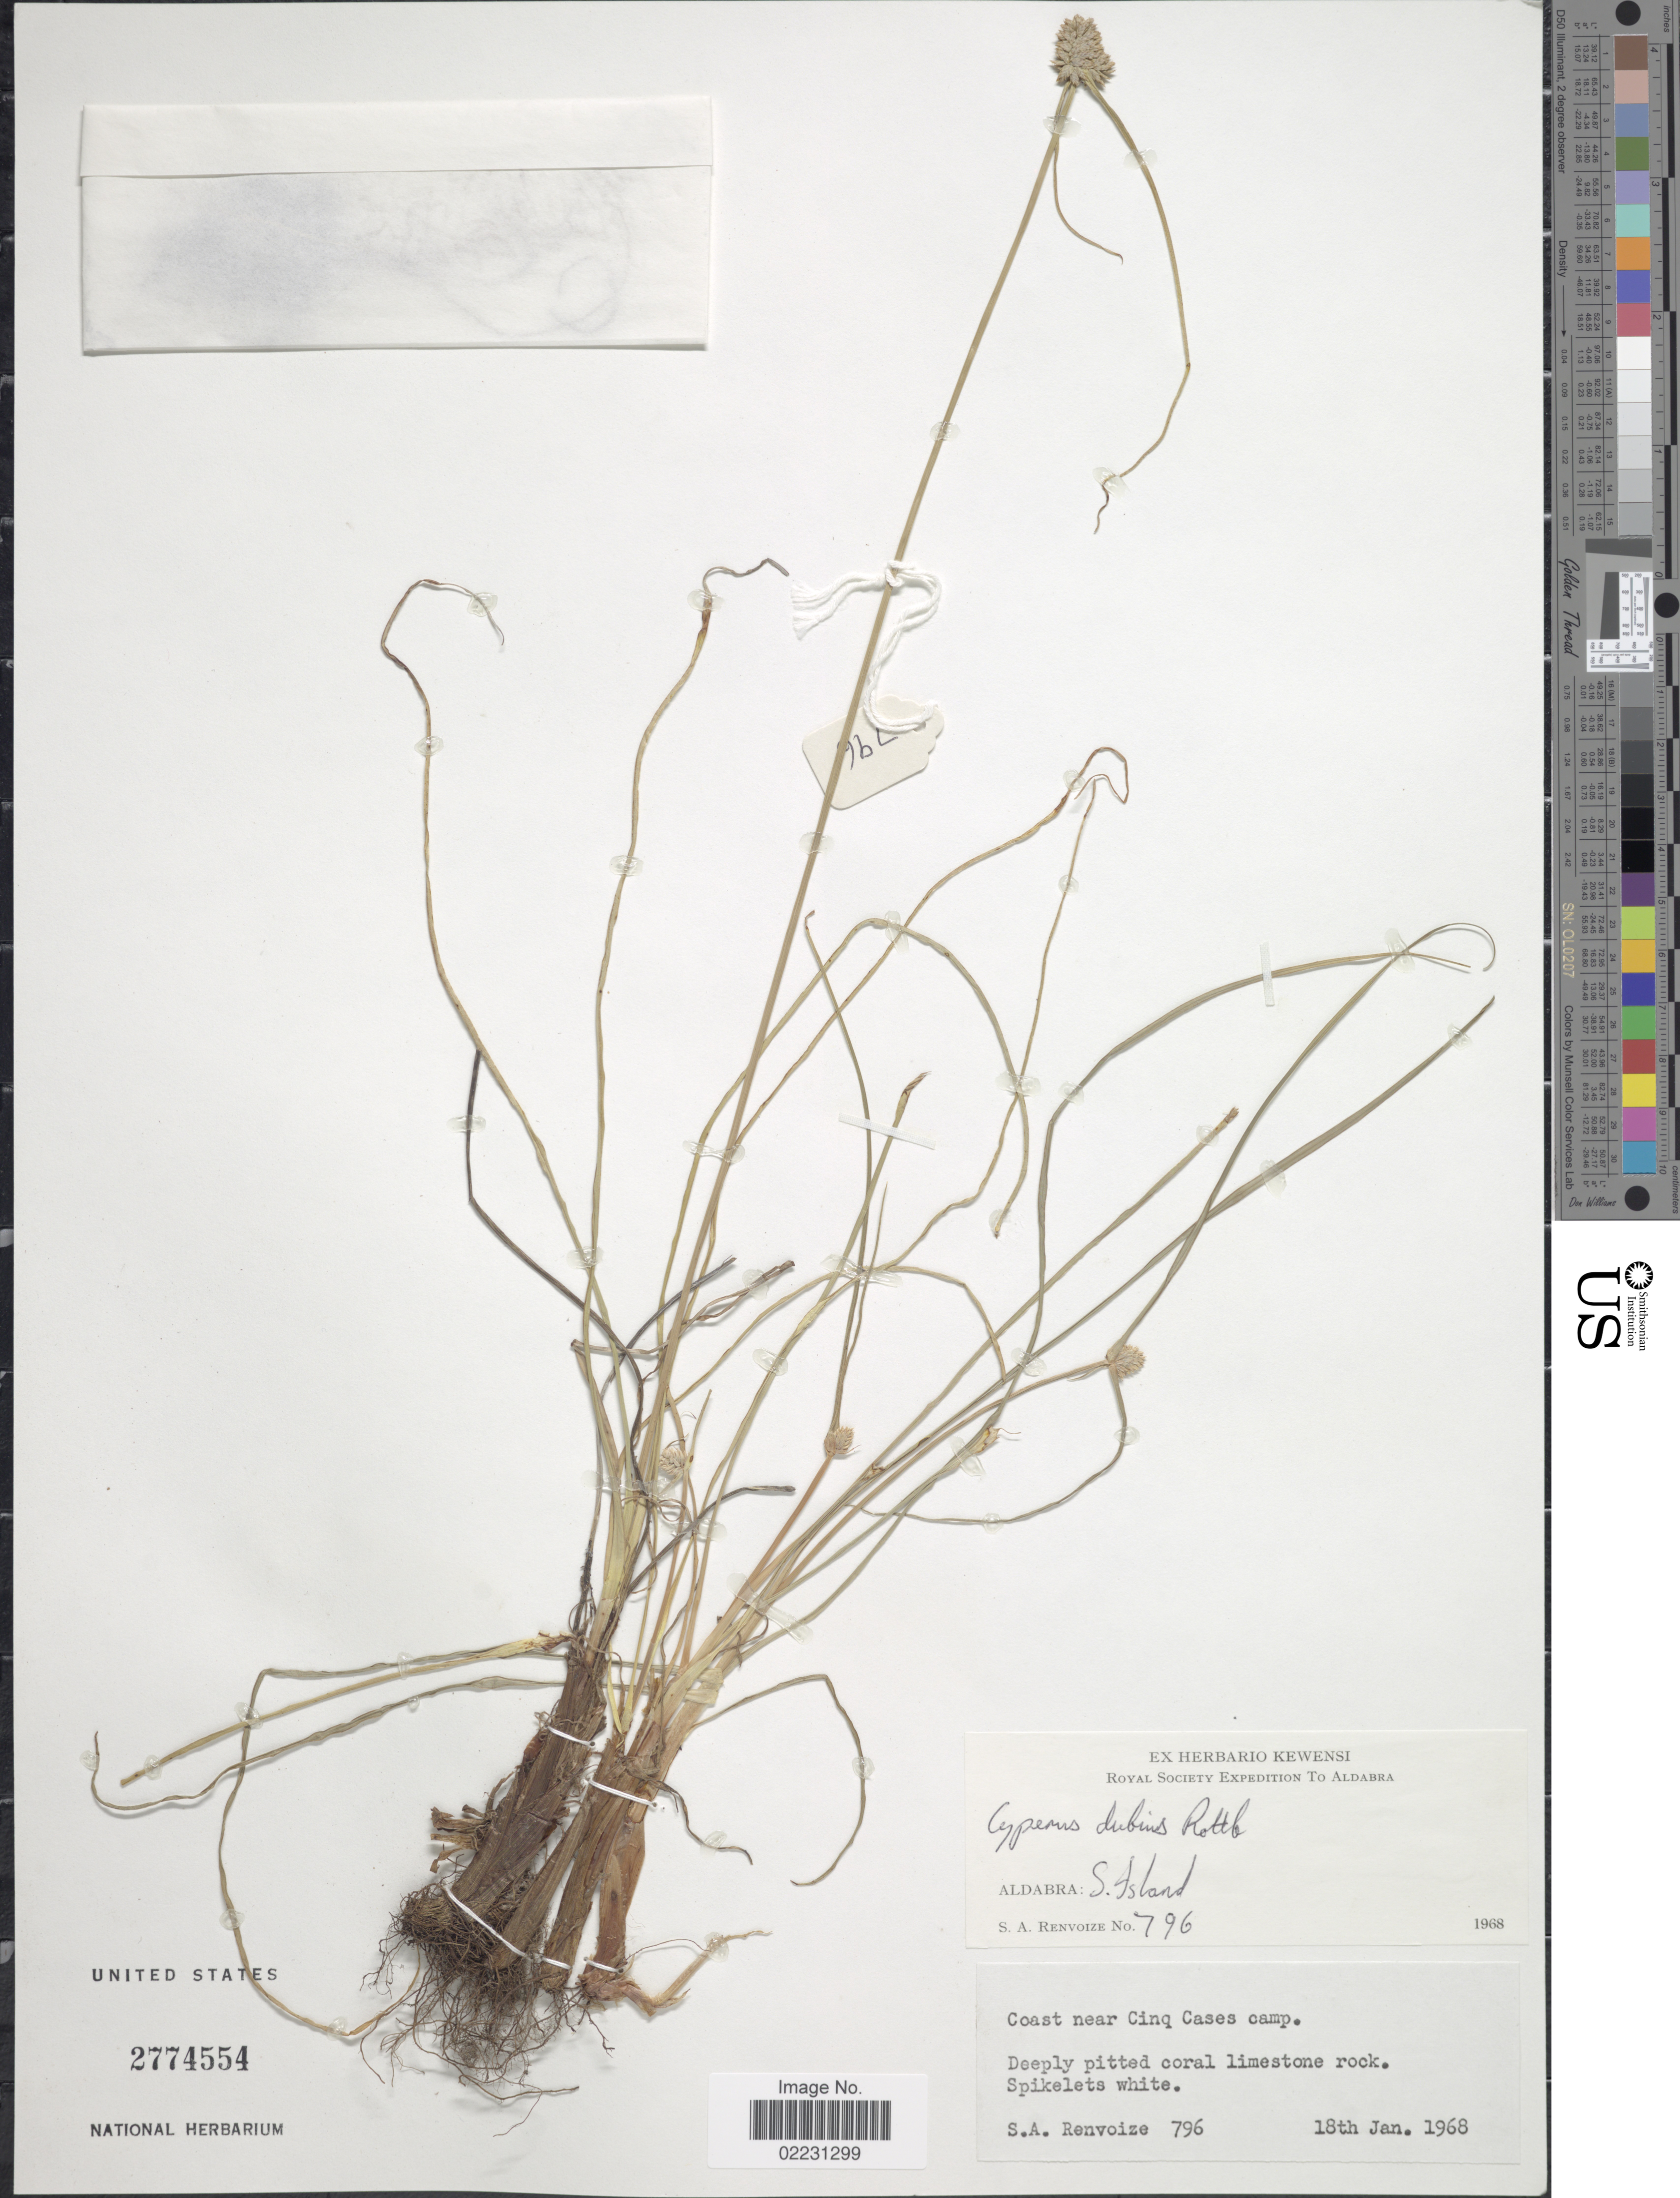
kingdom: Plantae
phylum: Tracheophyta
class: Liliopsida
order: Poales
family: Cyperaceae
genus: Cyperus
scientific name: Cyperus dubius Rottb. var. dubius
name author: Rottb.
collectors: S. A. Renvoize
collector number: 796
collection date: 1968-01-18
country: Seychelles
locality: Aldabra: S. Island. Coast near Cinq Cases camp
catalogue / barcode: US 2774554